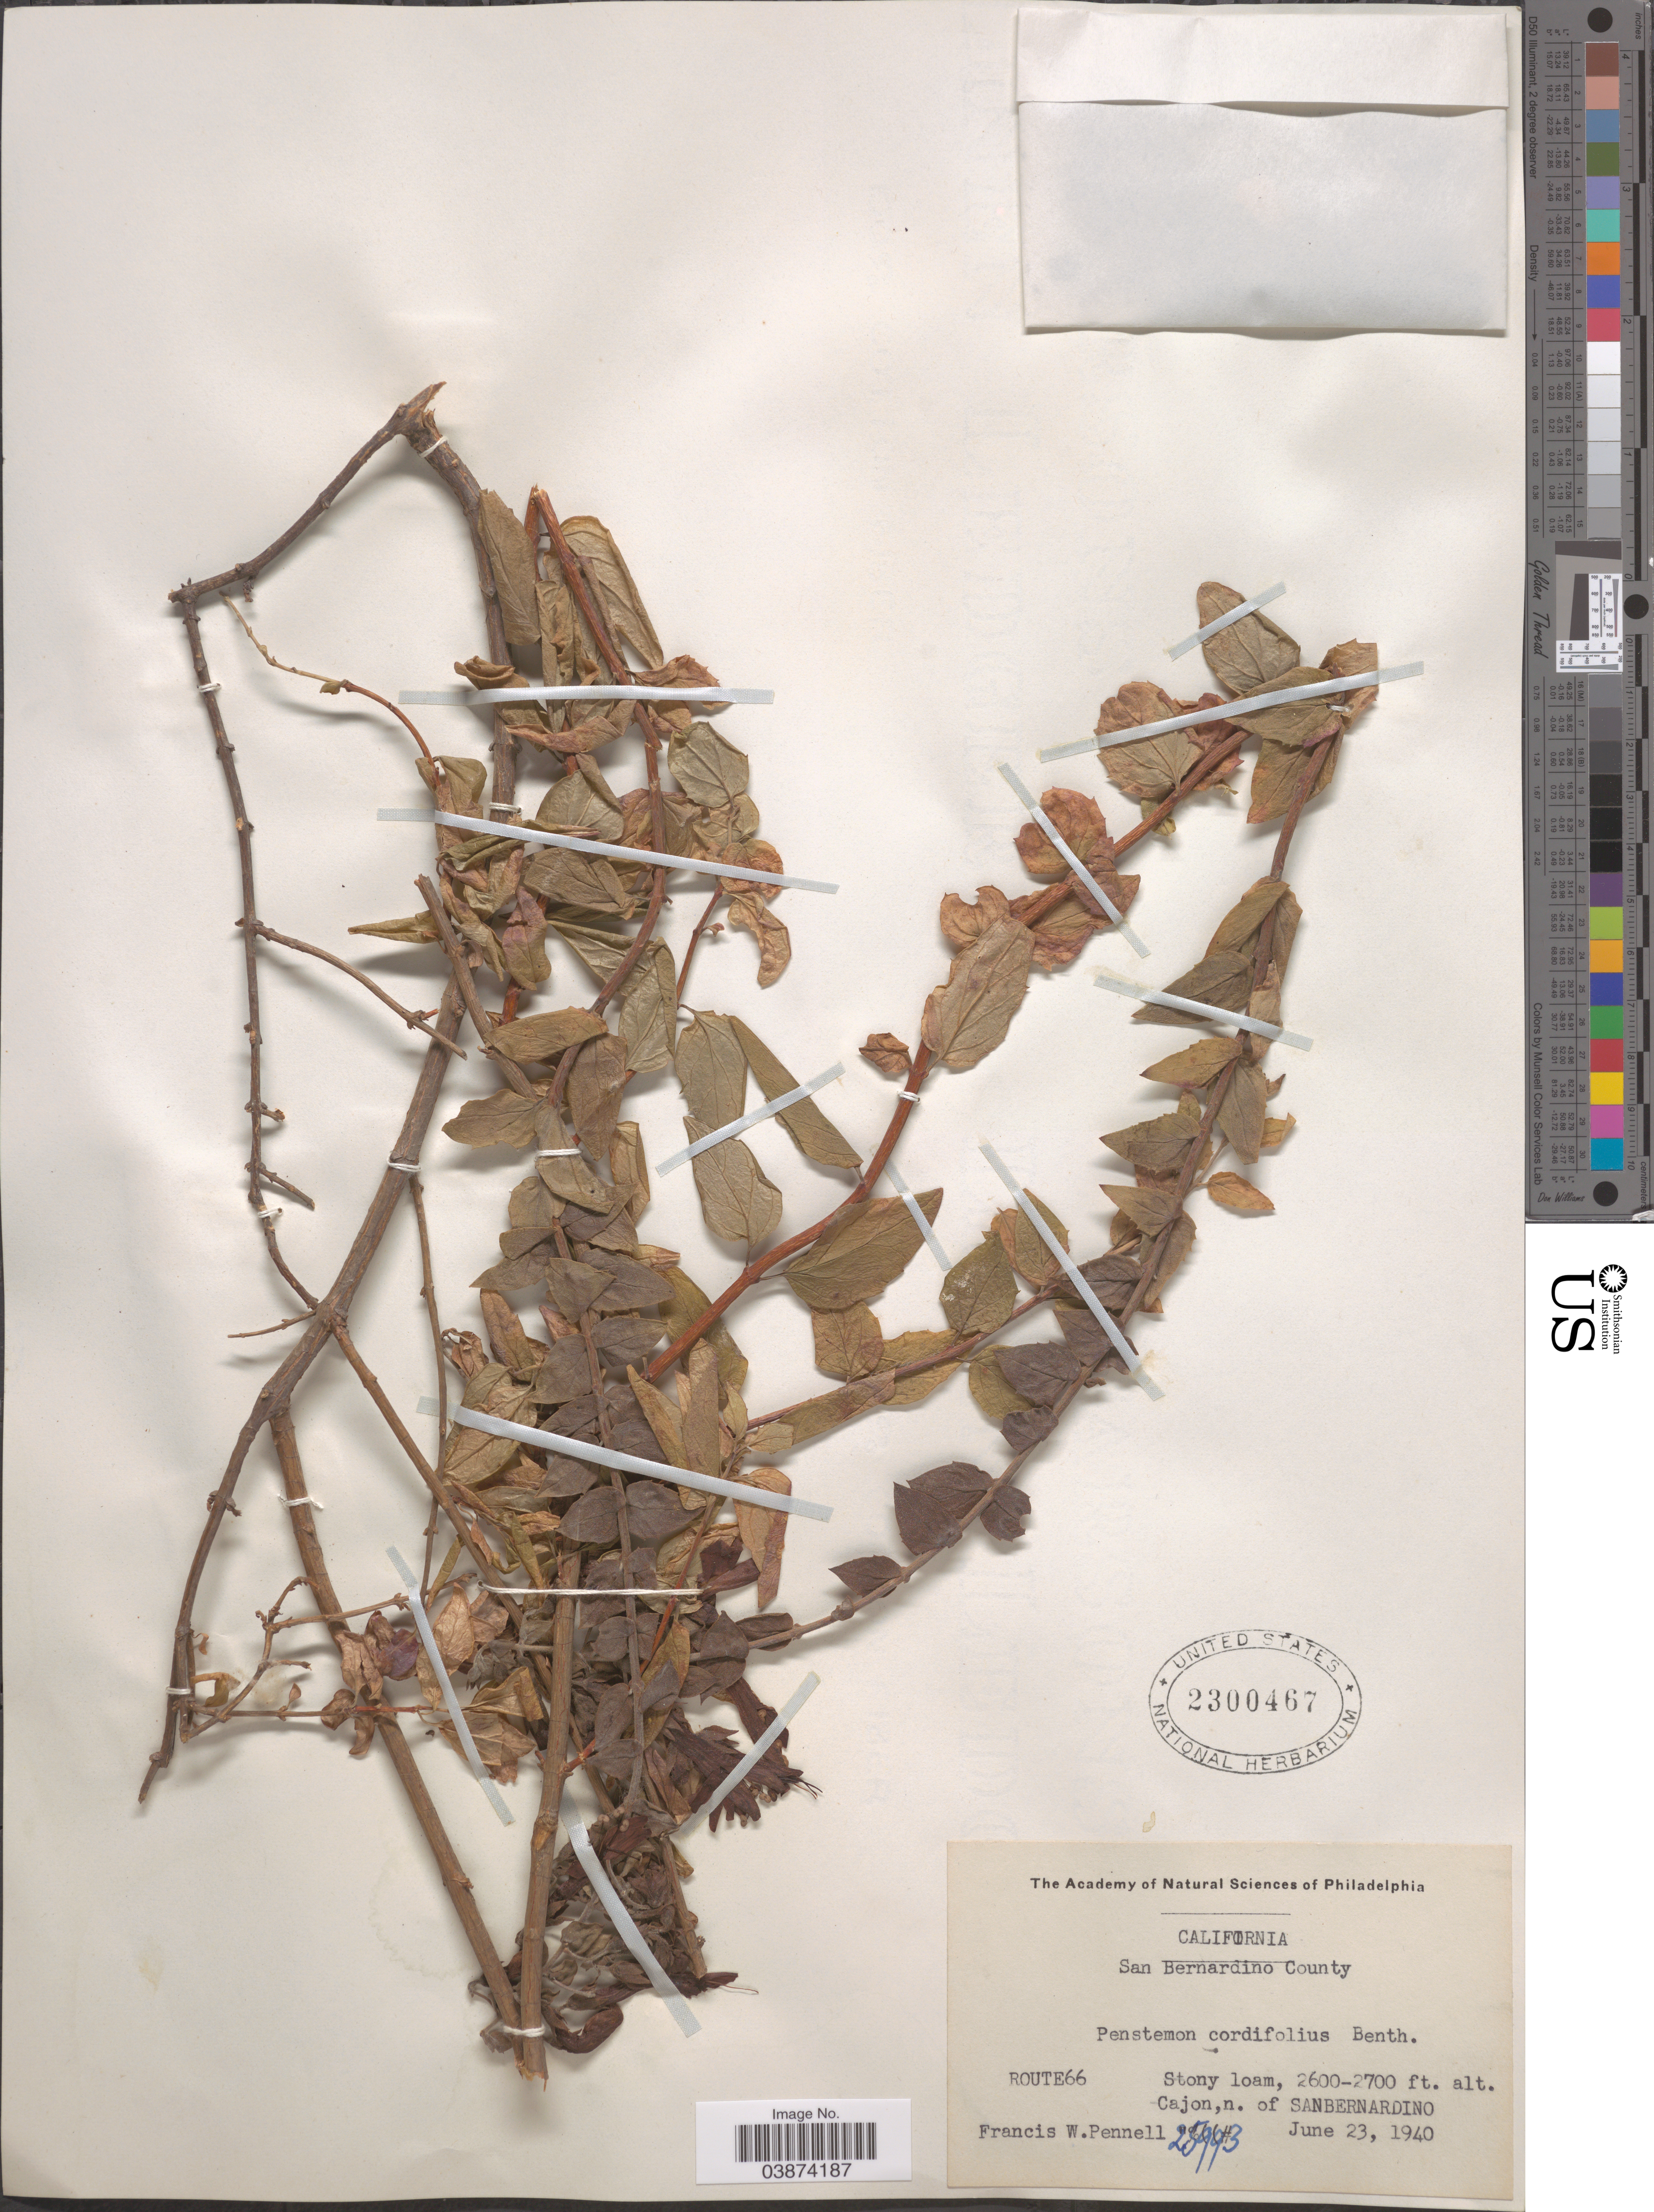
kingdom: Plantae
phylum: Tracheophyta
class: Magnoliopsida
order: Lamiales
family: Plantaginaceae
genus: Penstemon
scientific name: Penstemon cordifolius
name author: Benth.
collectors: F. W. Pennell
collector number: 25993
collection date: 1940-06-23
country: United States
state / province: California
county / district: San Bernardino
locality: San Bernardino County. Route 66. Stony loam, Cajon, n. of Sanbernardino.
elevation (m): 792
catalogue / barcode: US 2300467